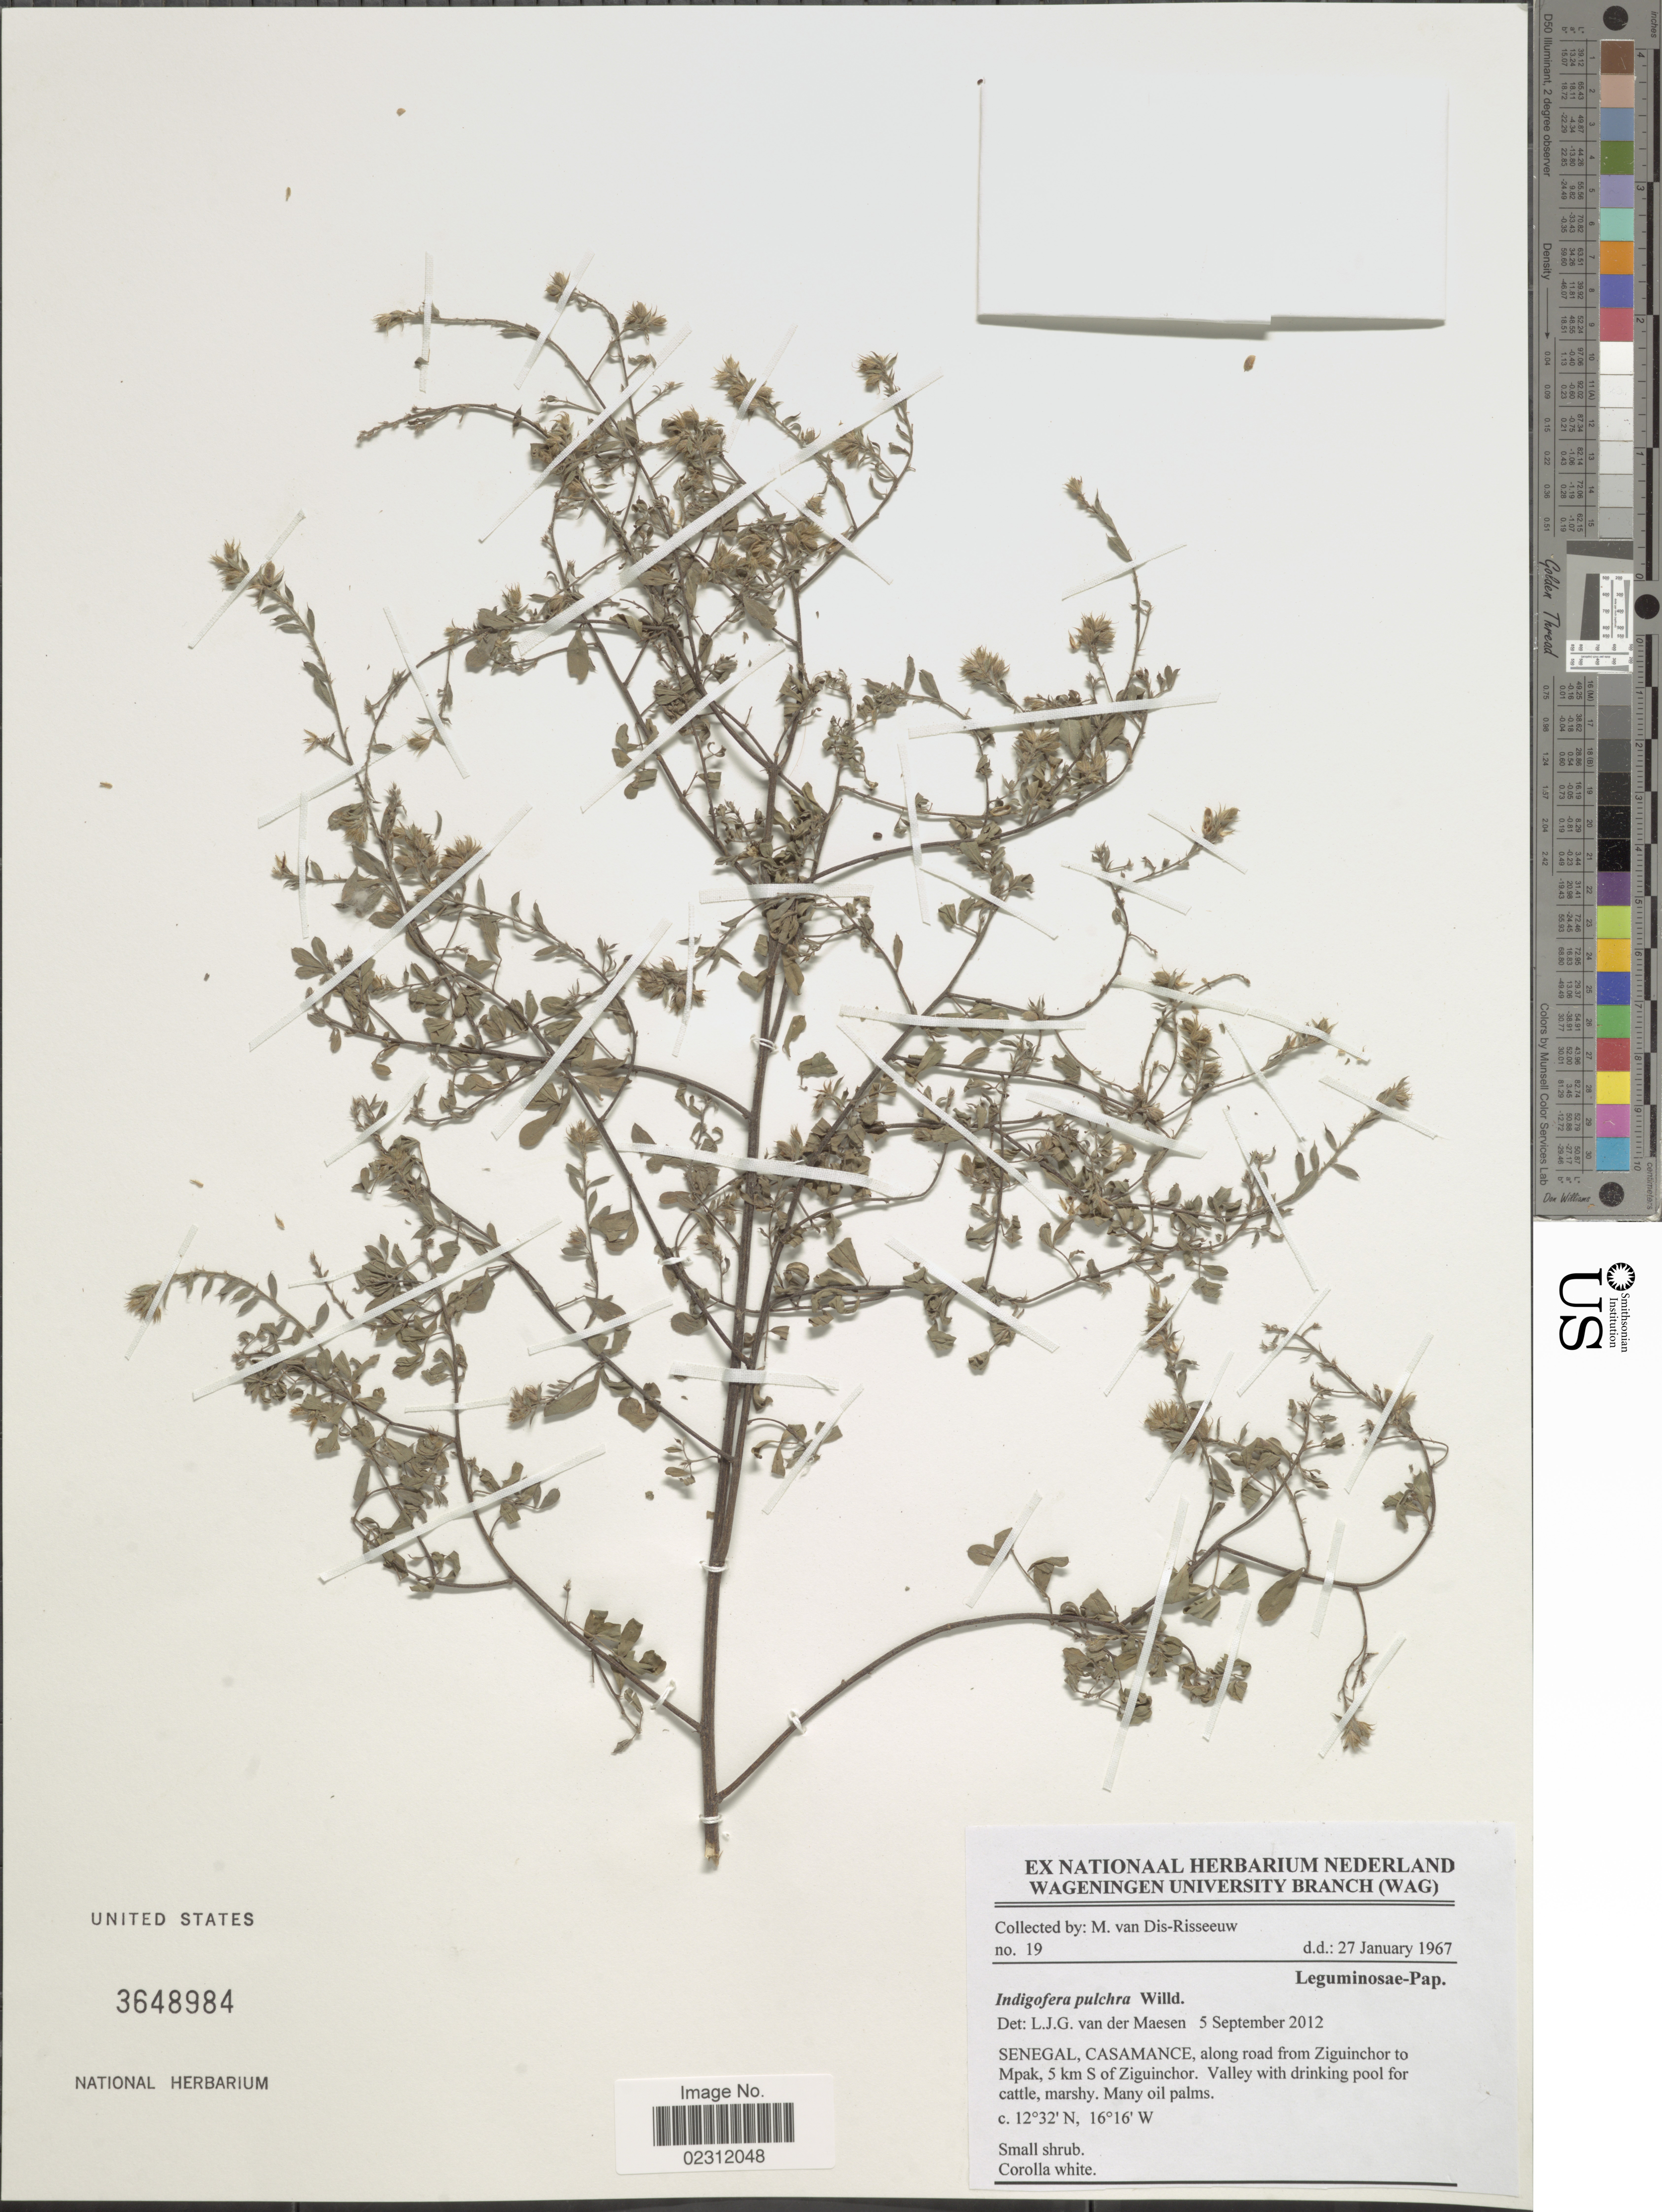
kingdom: Plantae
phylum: Tracheophyta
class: Magnoliopsida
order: Fabales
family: Fabaceae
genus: Indigofera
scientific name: Indigofera pulchra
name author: Willd.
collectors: M. Dis-Risseeuw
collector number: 19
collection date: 1967-01-27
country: Senegal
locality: Casamance, along road from Ziguinchor to Mpak, 5 km S of Ziguinchor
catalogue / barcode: US 3648984